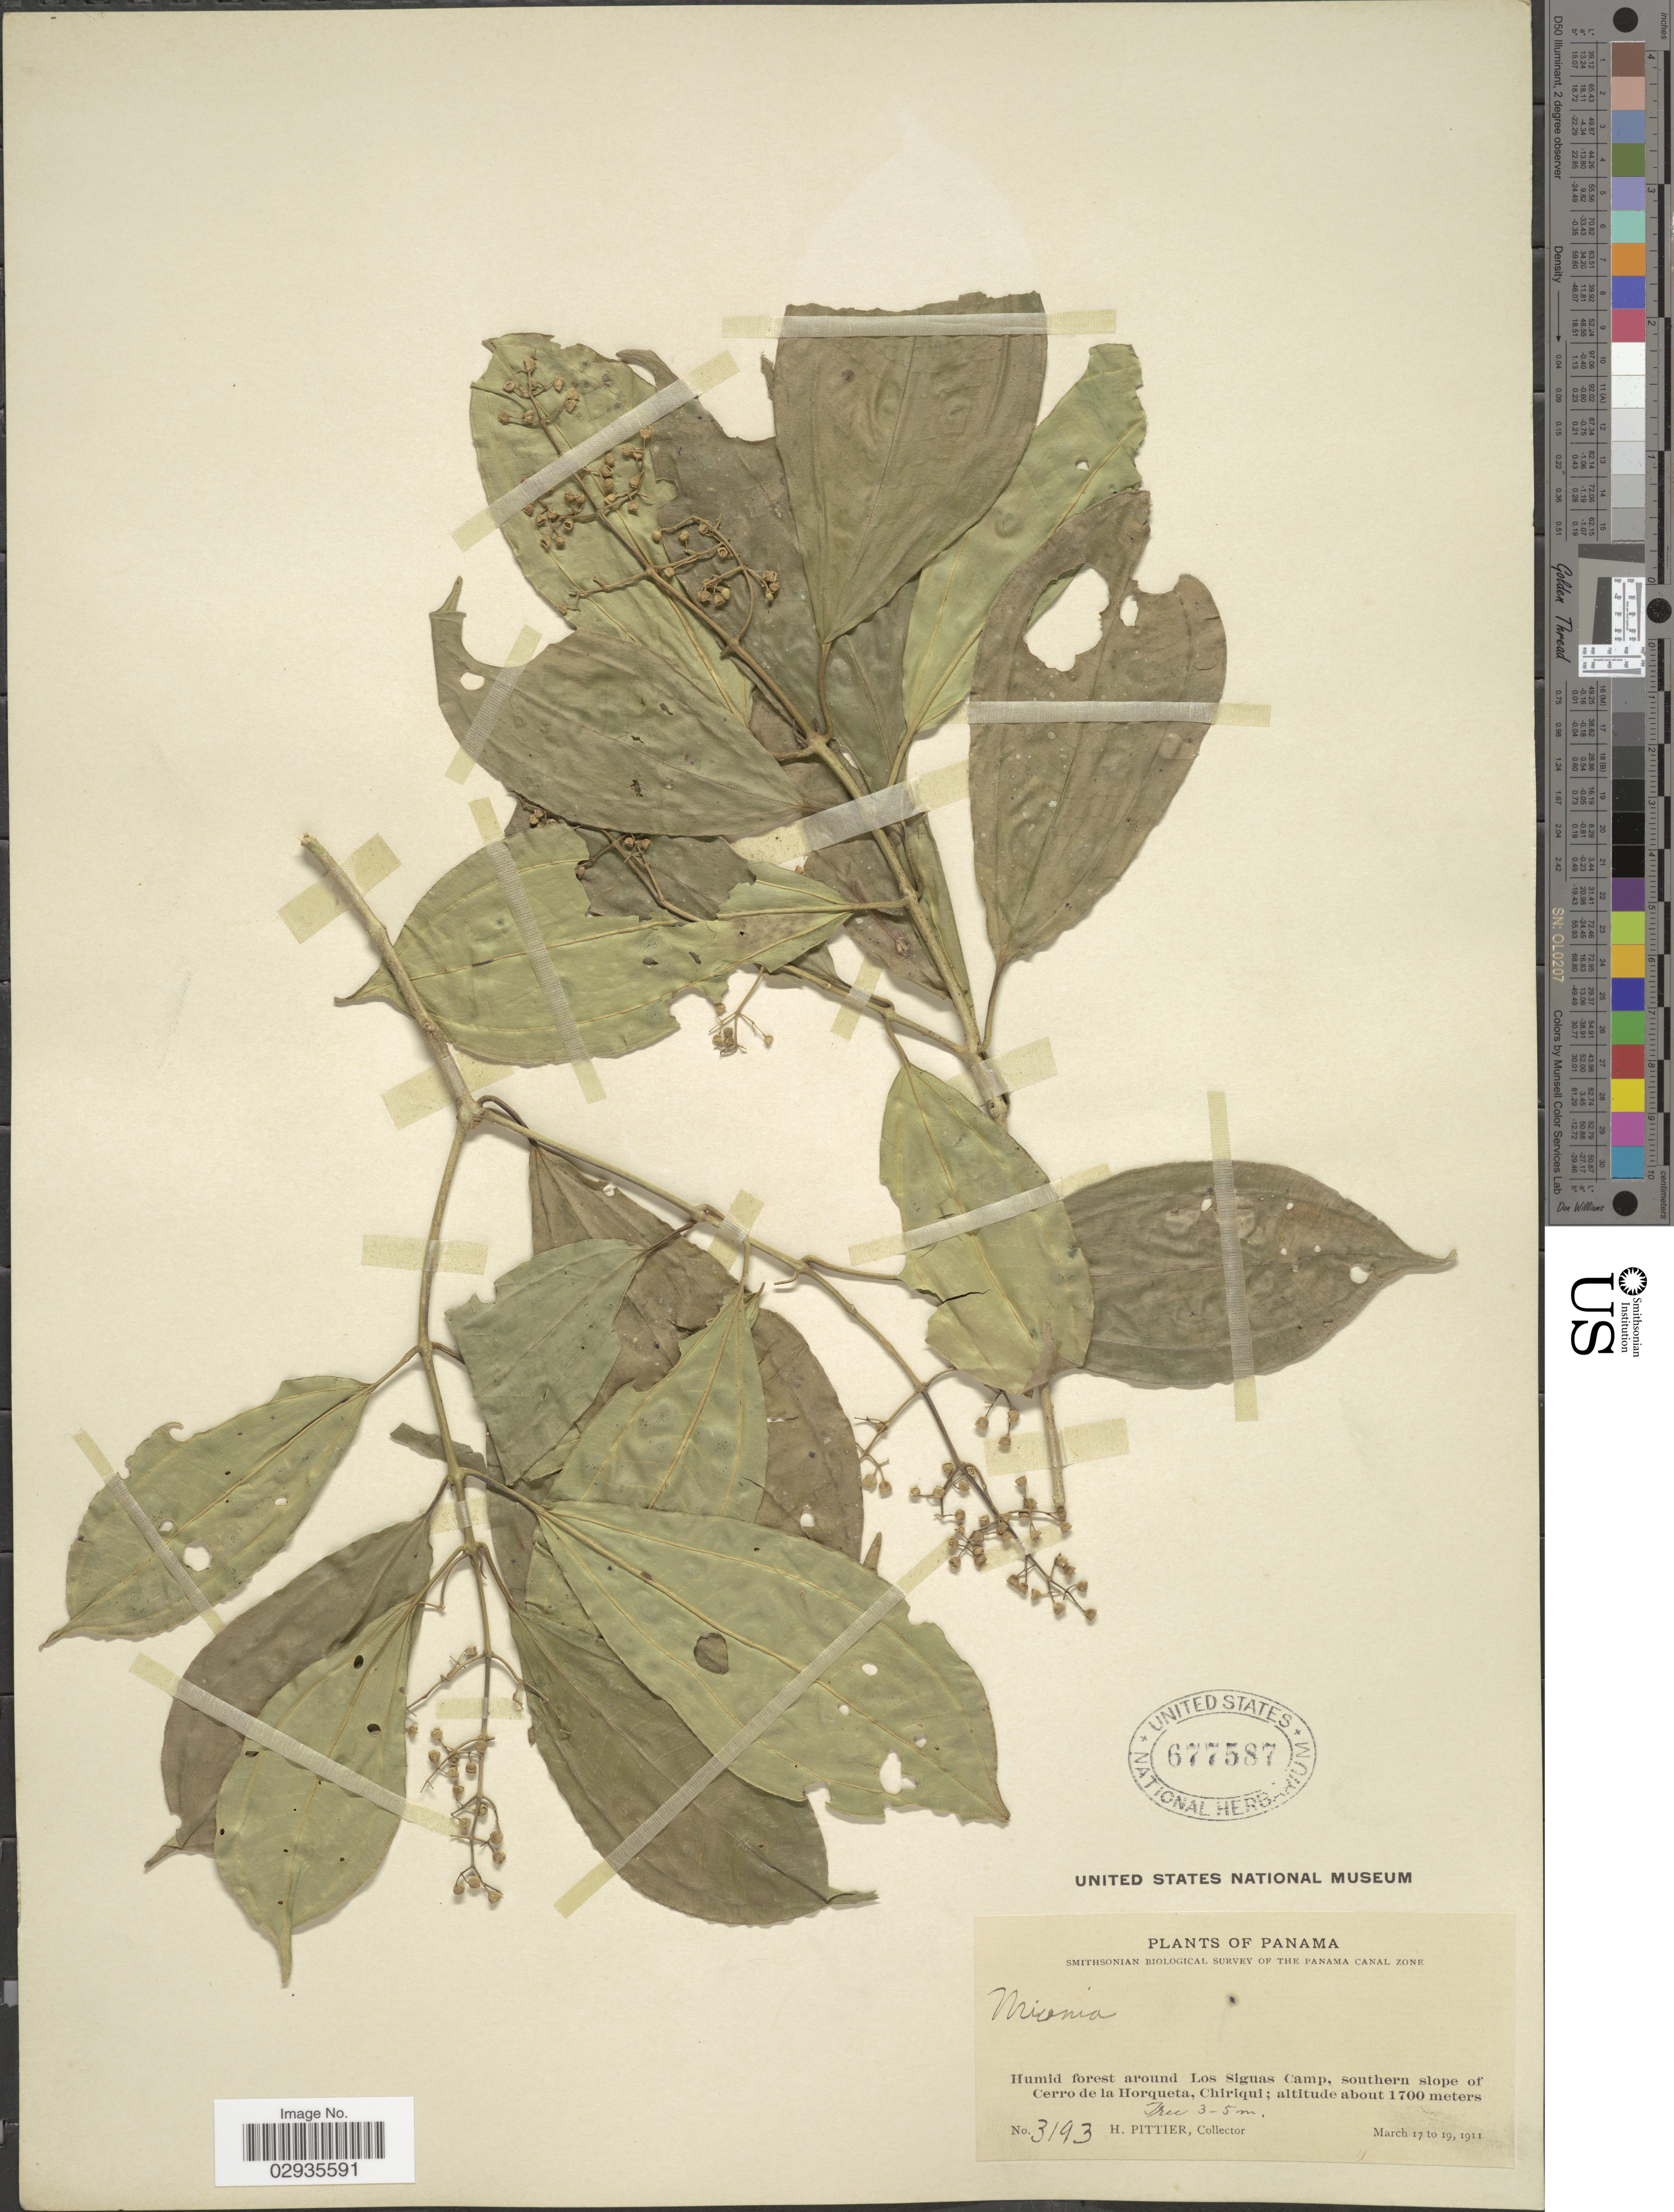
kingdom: Plantae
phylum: Tracheophyta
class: Magnoliopsida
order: Myrtales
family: Melastomataceae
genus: Miconia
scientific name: Miconia sp.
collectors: H. F. Pittier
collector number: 3193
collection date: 1911-03-17/1911-03-19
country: Panama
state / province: Chiriqui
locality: Around Los Siguas Camp, southern slope of Cerro de la Horqueta.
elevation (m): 1700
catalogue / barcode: US 677587